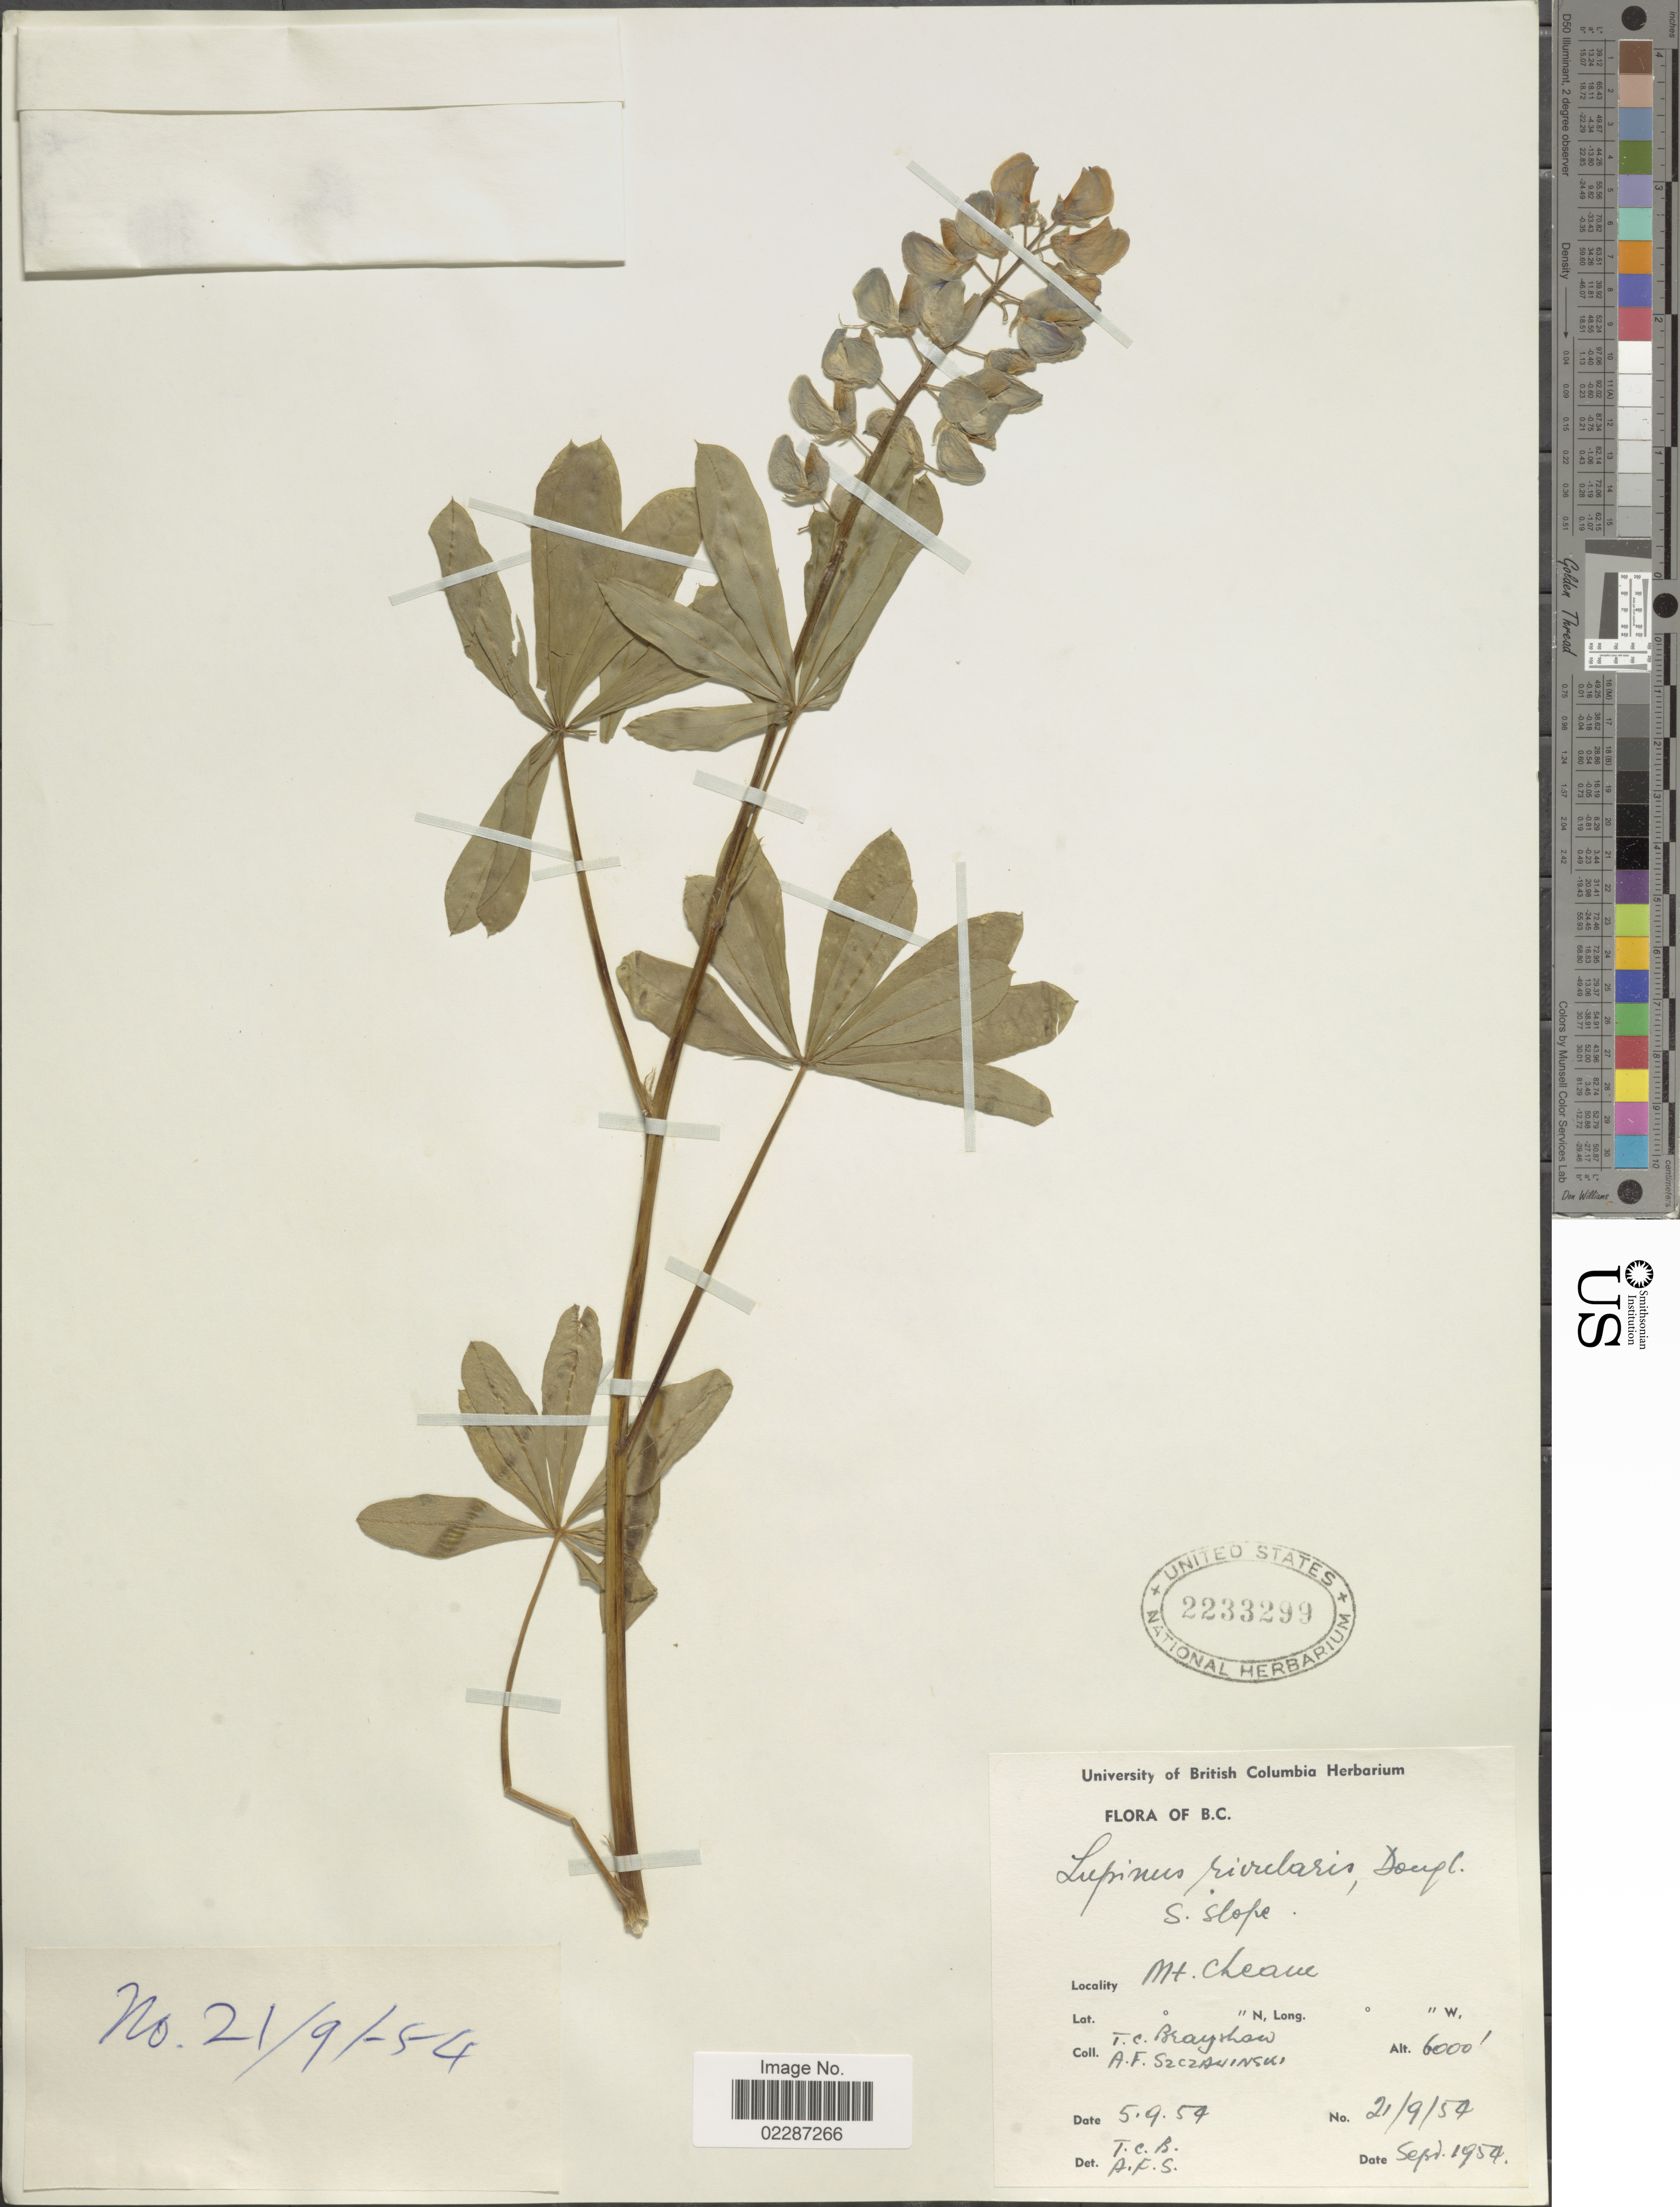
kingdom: Plantae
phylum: Tracheophyta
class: Magnoliopsida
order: Fabales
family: Fabaceae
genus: Lupinus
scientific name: Lupinus rivularis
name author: Lindl.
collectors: T. Brayshaw & A. Szczawinski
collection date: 1954-09-21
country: Canada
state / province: British Columbia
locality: Mt. Cheam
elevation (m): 1829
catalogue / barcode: US 2233299